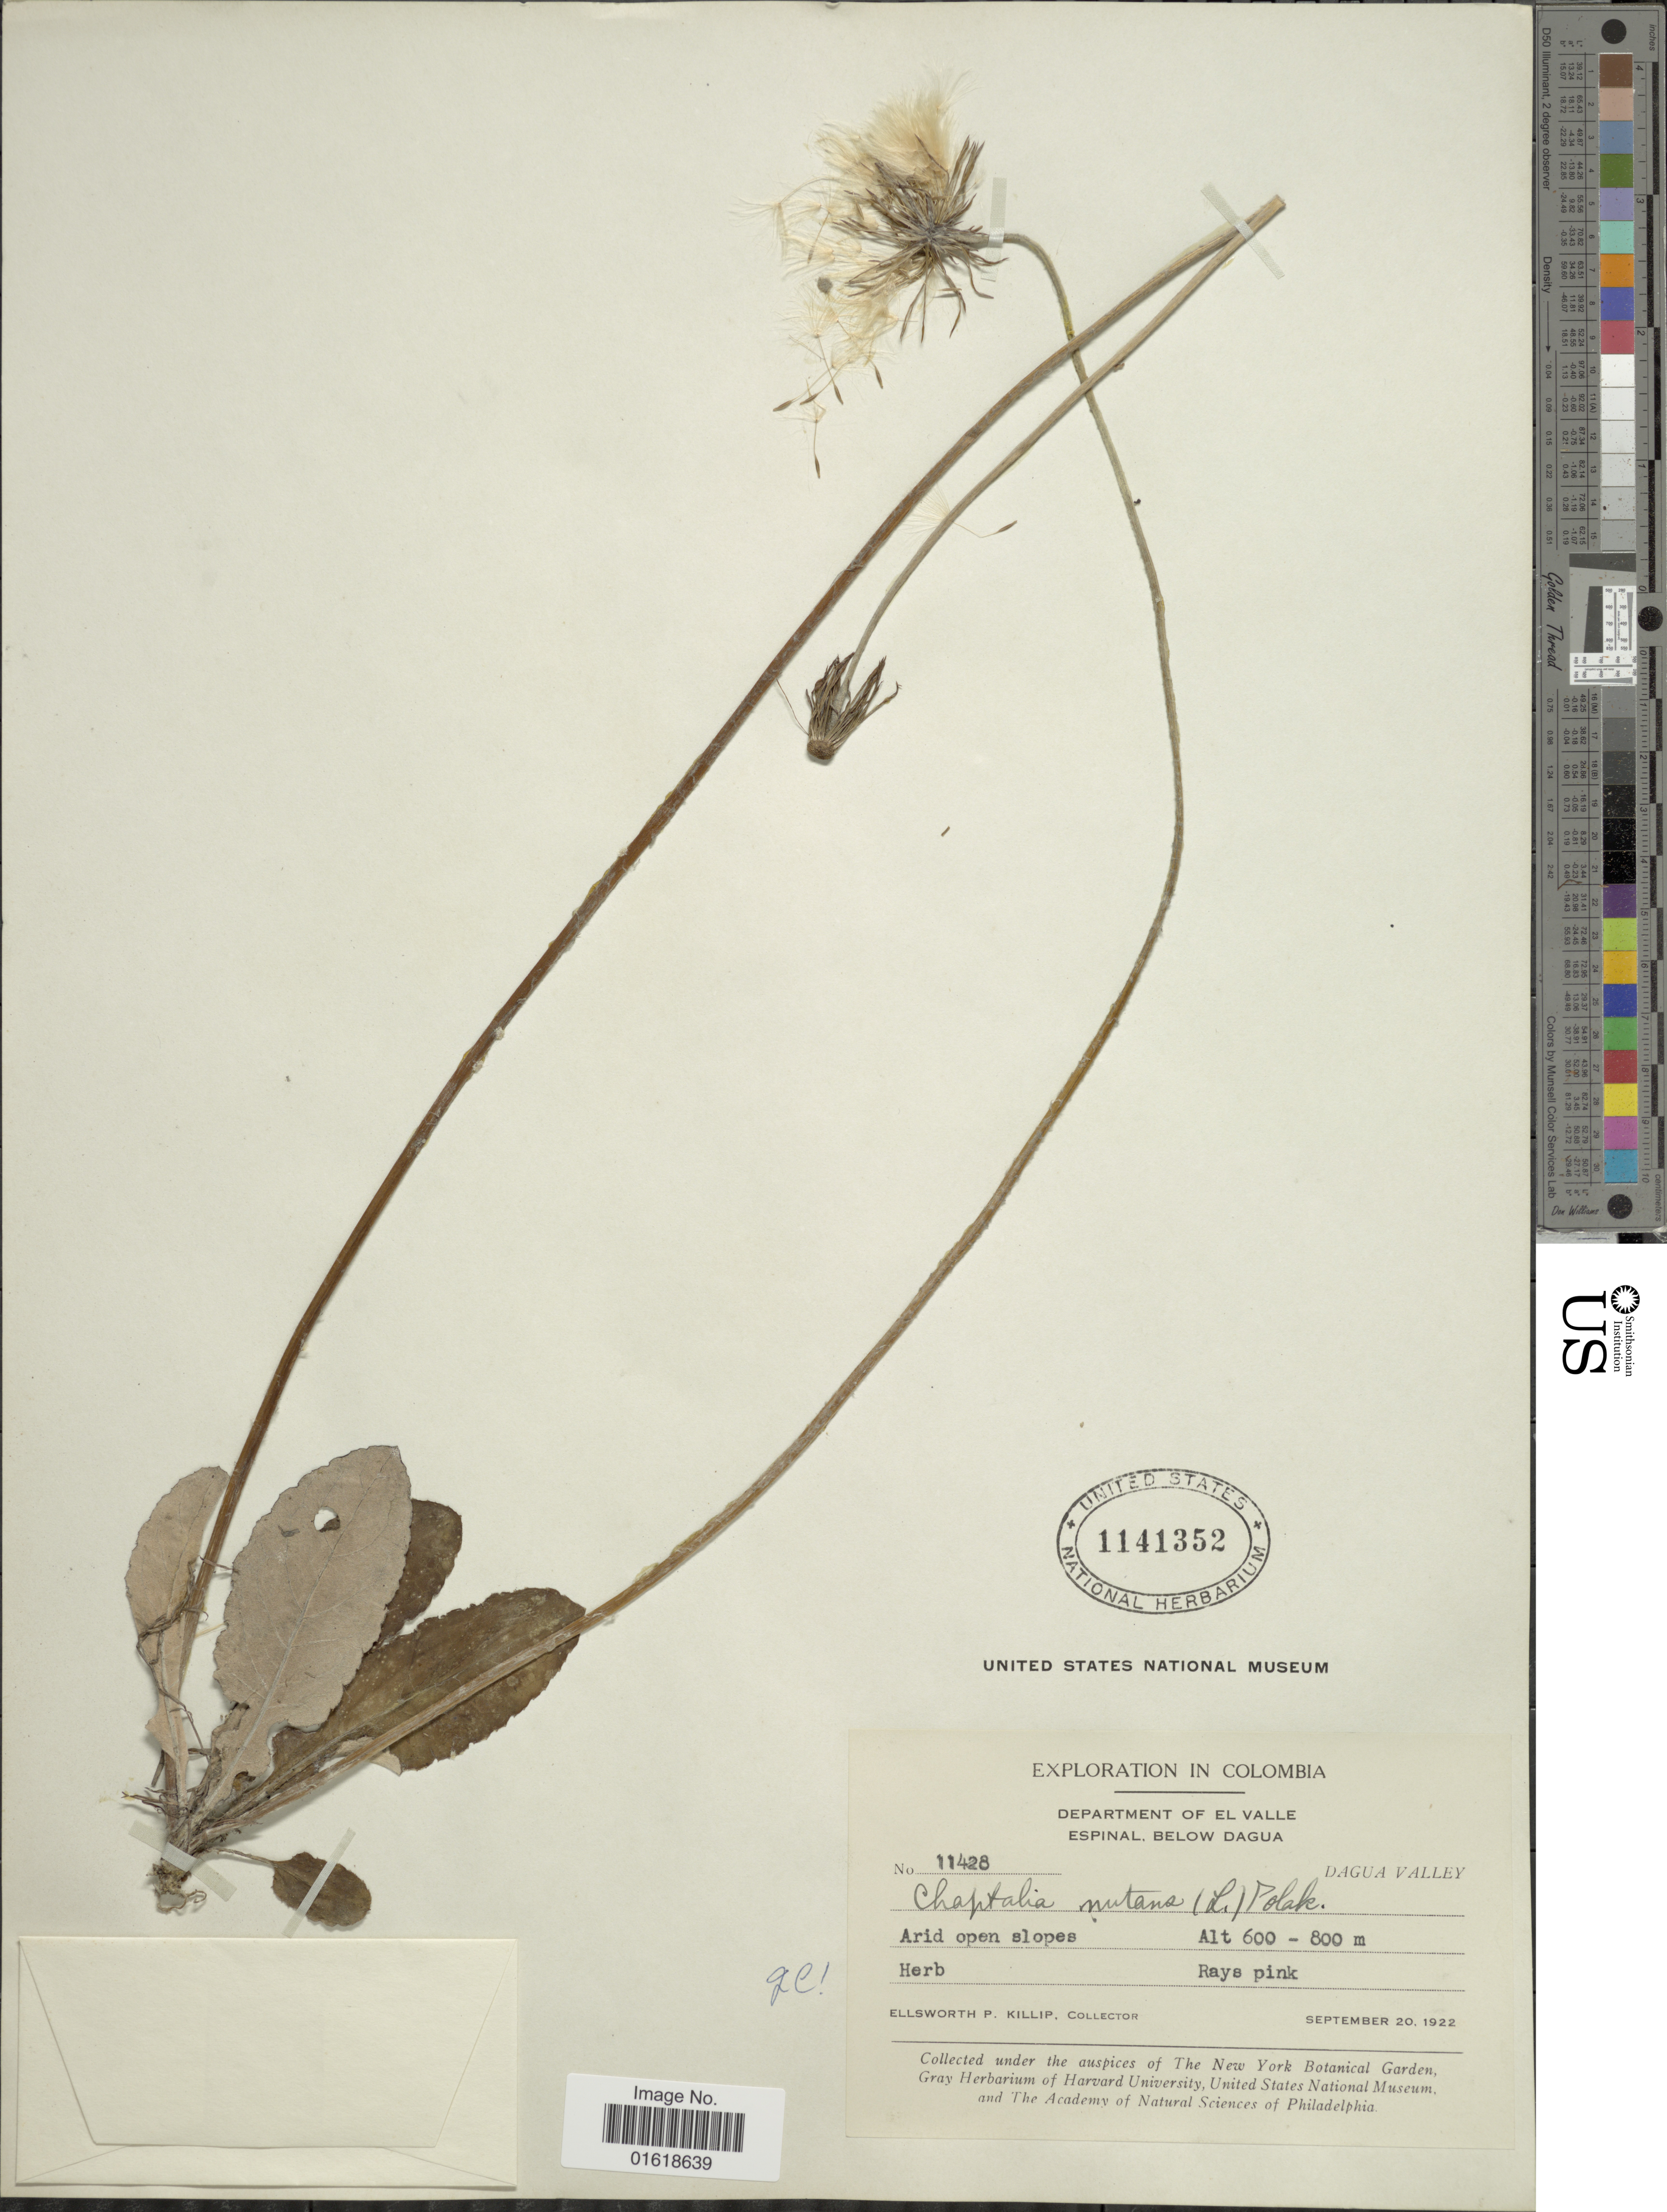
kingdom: Plantae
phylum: Tracheophyta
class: Magnoliopsida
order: Asterales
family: Asteraceae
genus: Chaptalia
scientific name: Chaptalia nutans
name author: (L.) Pol.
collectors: E. P. Killip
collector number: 11428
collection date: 1922-09-20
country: Colombia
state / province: Valle del Cauca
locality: Department of El Valle. Espinal, below Dagua. Dagua Valley. Arid open slopes.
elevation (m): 600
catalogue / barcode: US 1141352